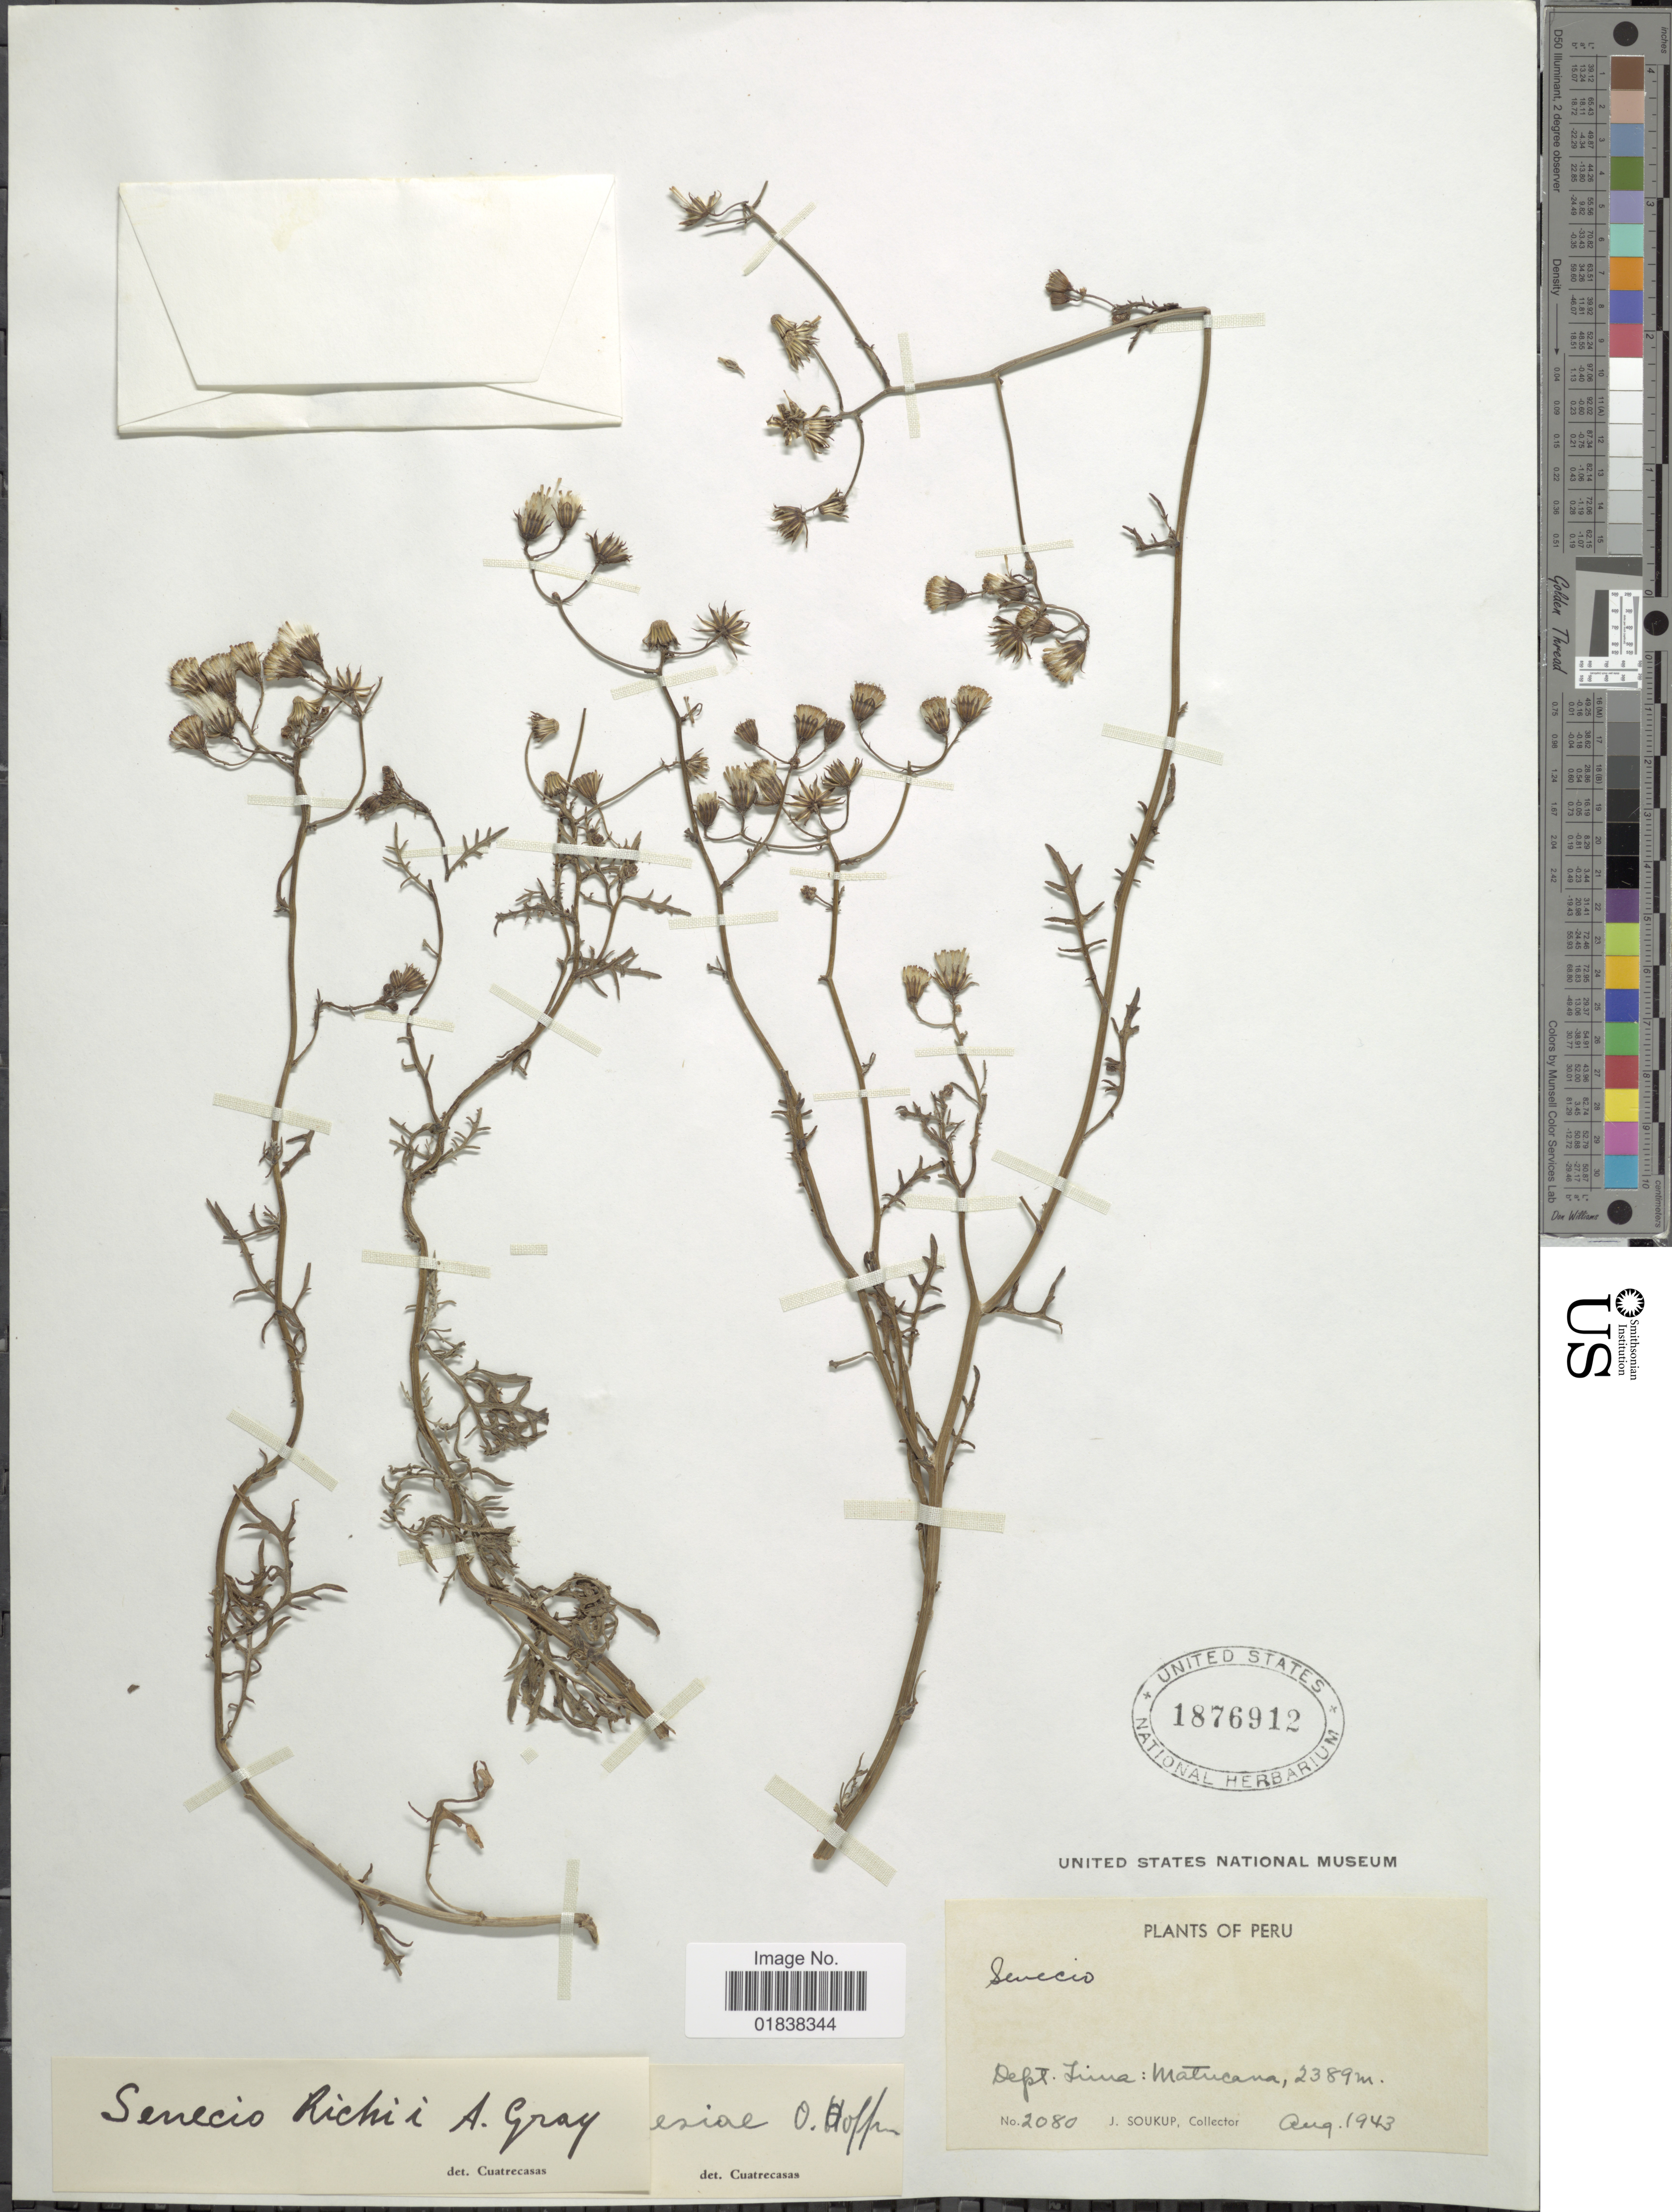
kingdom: Plantae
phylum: Tracheophyta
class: Magnoliopsida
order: Asterales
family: Asteraceae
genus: Senecio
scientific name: Senecio richii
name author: A. Gray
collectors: J. Soukup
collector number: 2080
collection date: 1943-08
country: Peru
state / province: Lima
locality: Matucana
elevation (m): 2389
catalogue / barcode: US 1876912